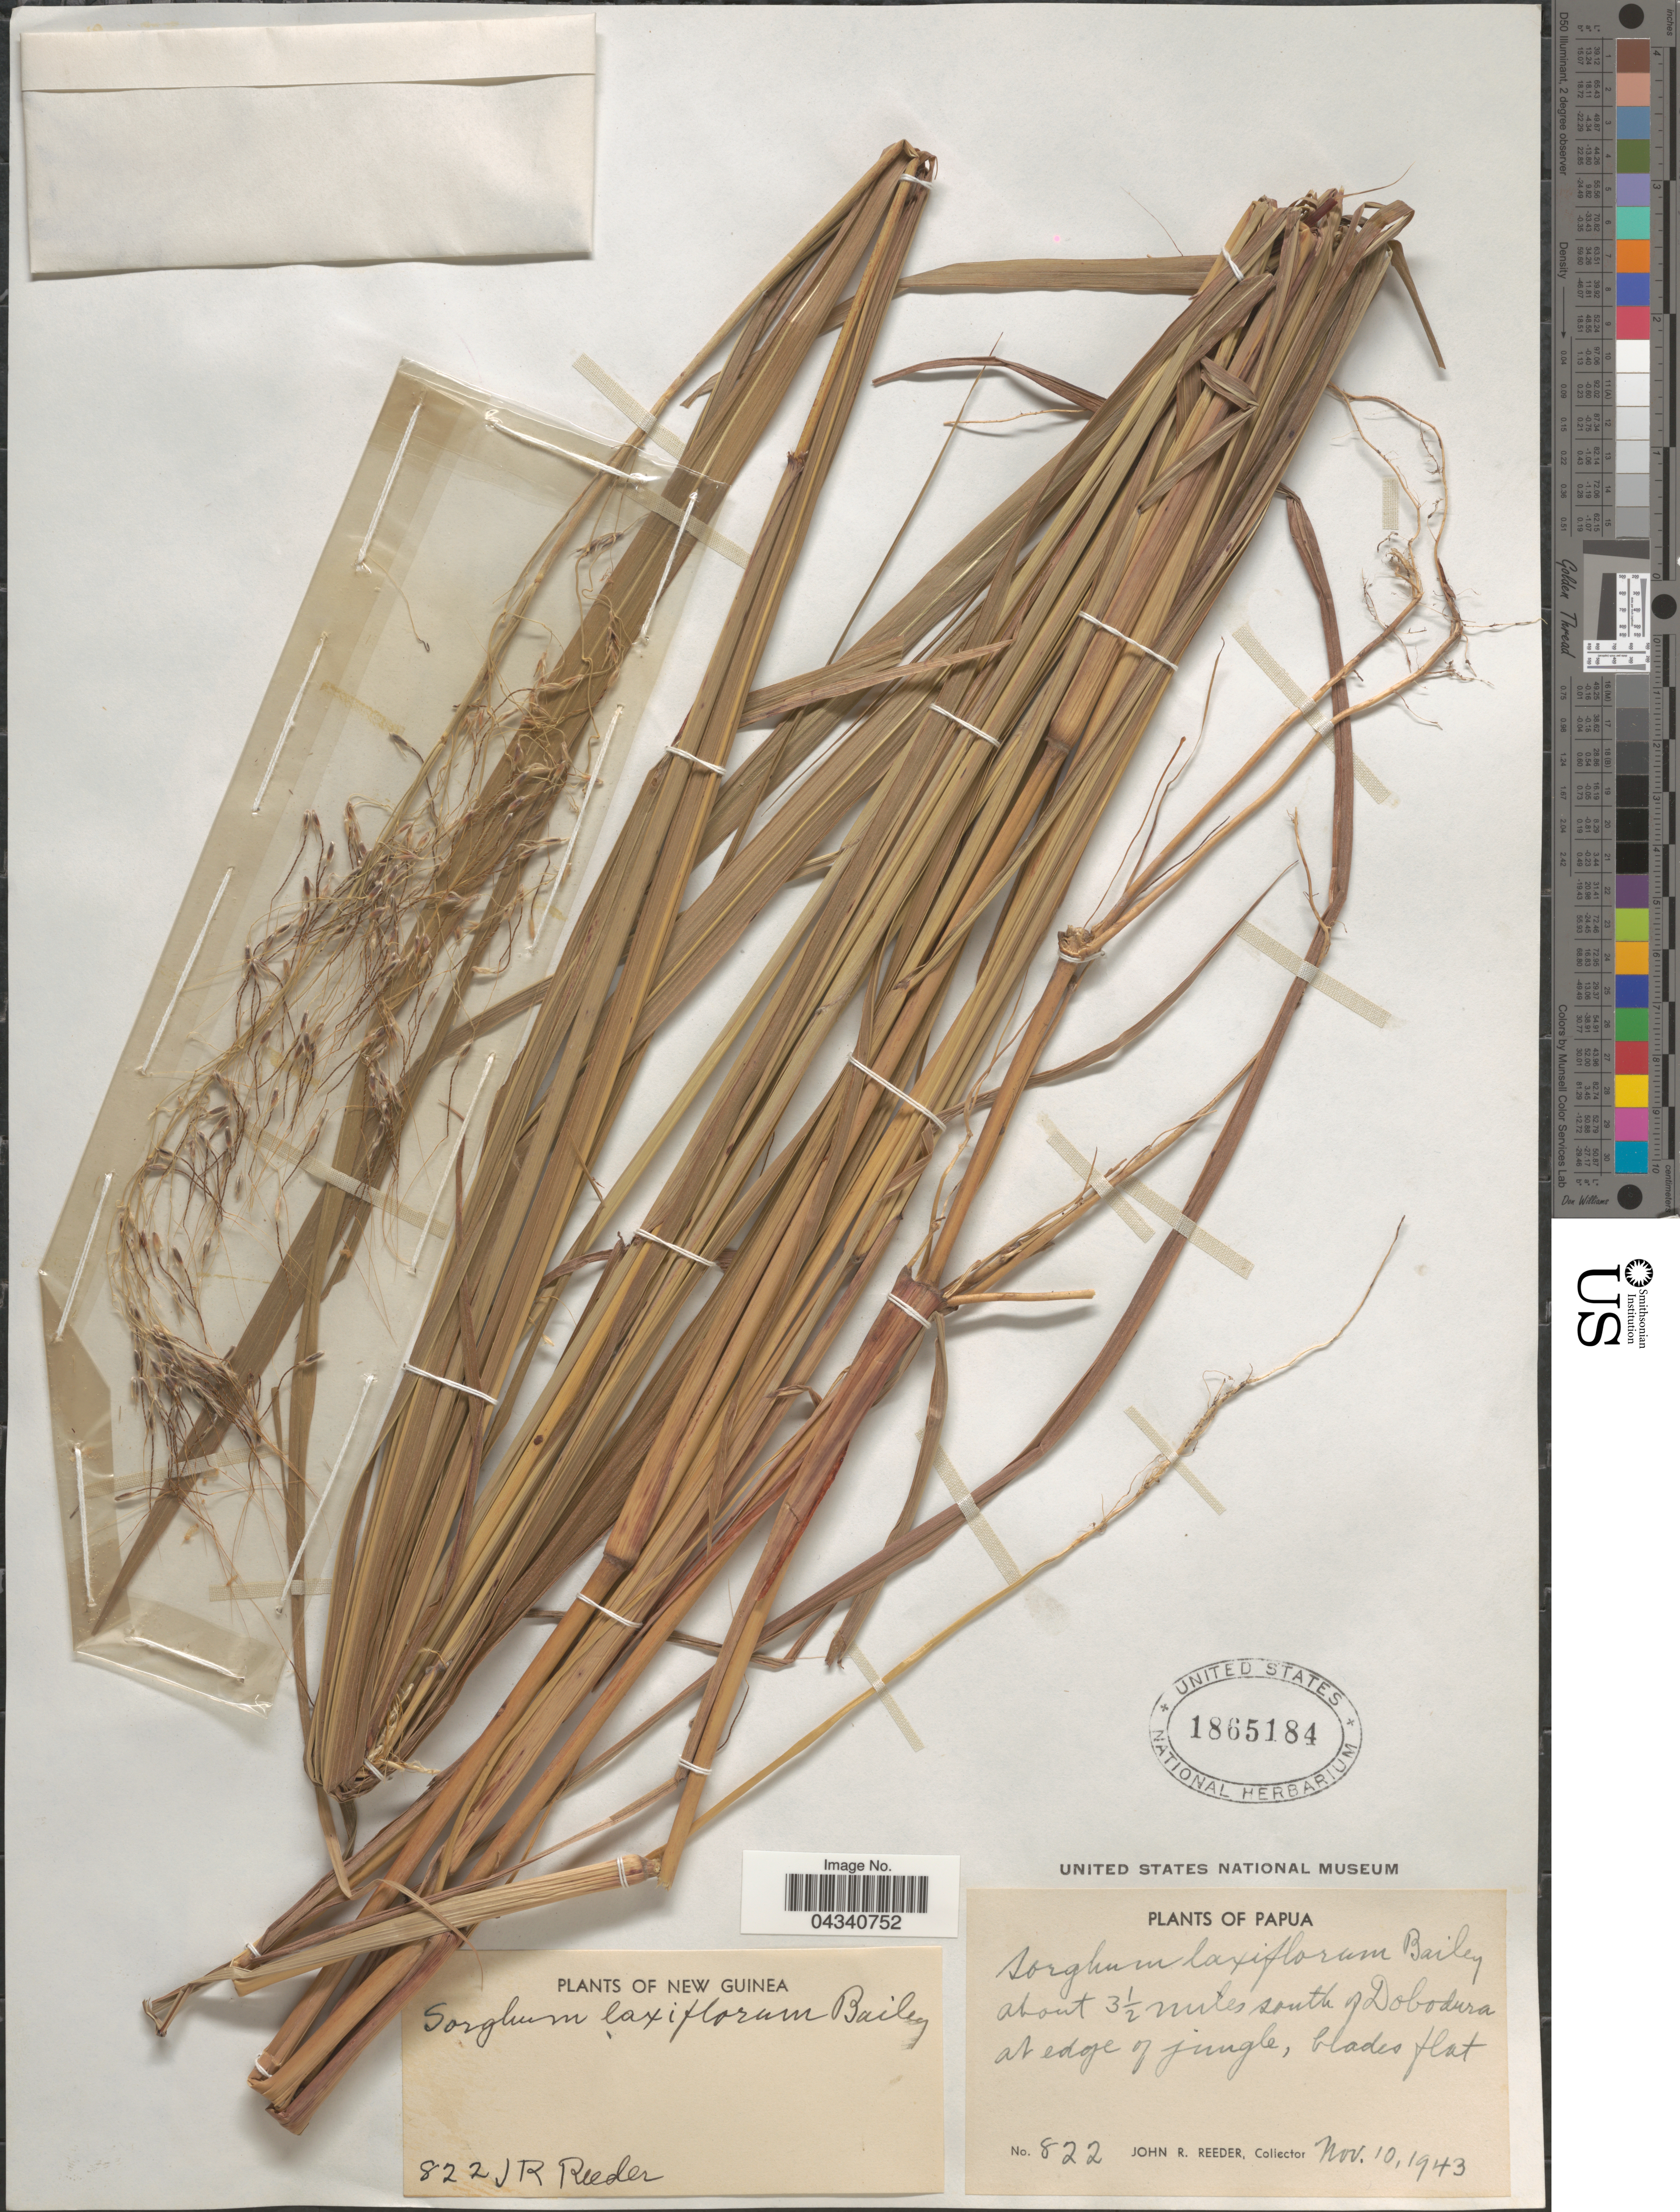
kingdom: Plantae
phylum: Tracheophyta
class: Liliopsida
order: Poales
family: Poaceae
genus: Sorghum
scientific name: Sorghum laxiflorum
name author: F.M. Bailey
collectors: J. R. Reeder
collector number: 822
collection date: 1943-11-10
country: Papua New Guinea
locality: About 3½ miles south of Dobodura at edge of jungle.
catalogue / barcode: US 1865184